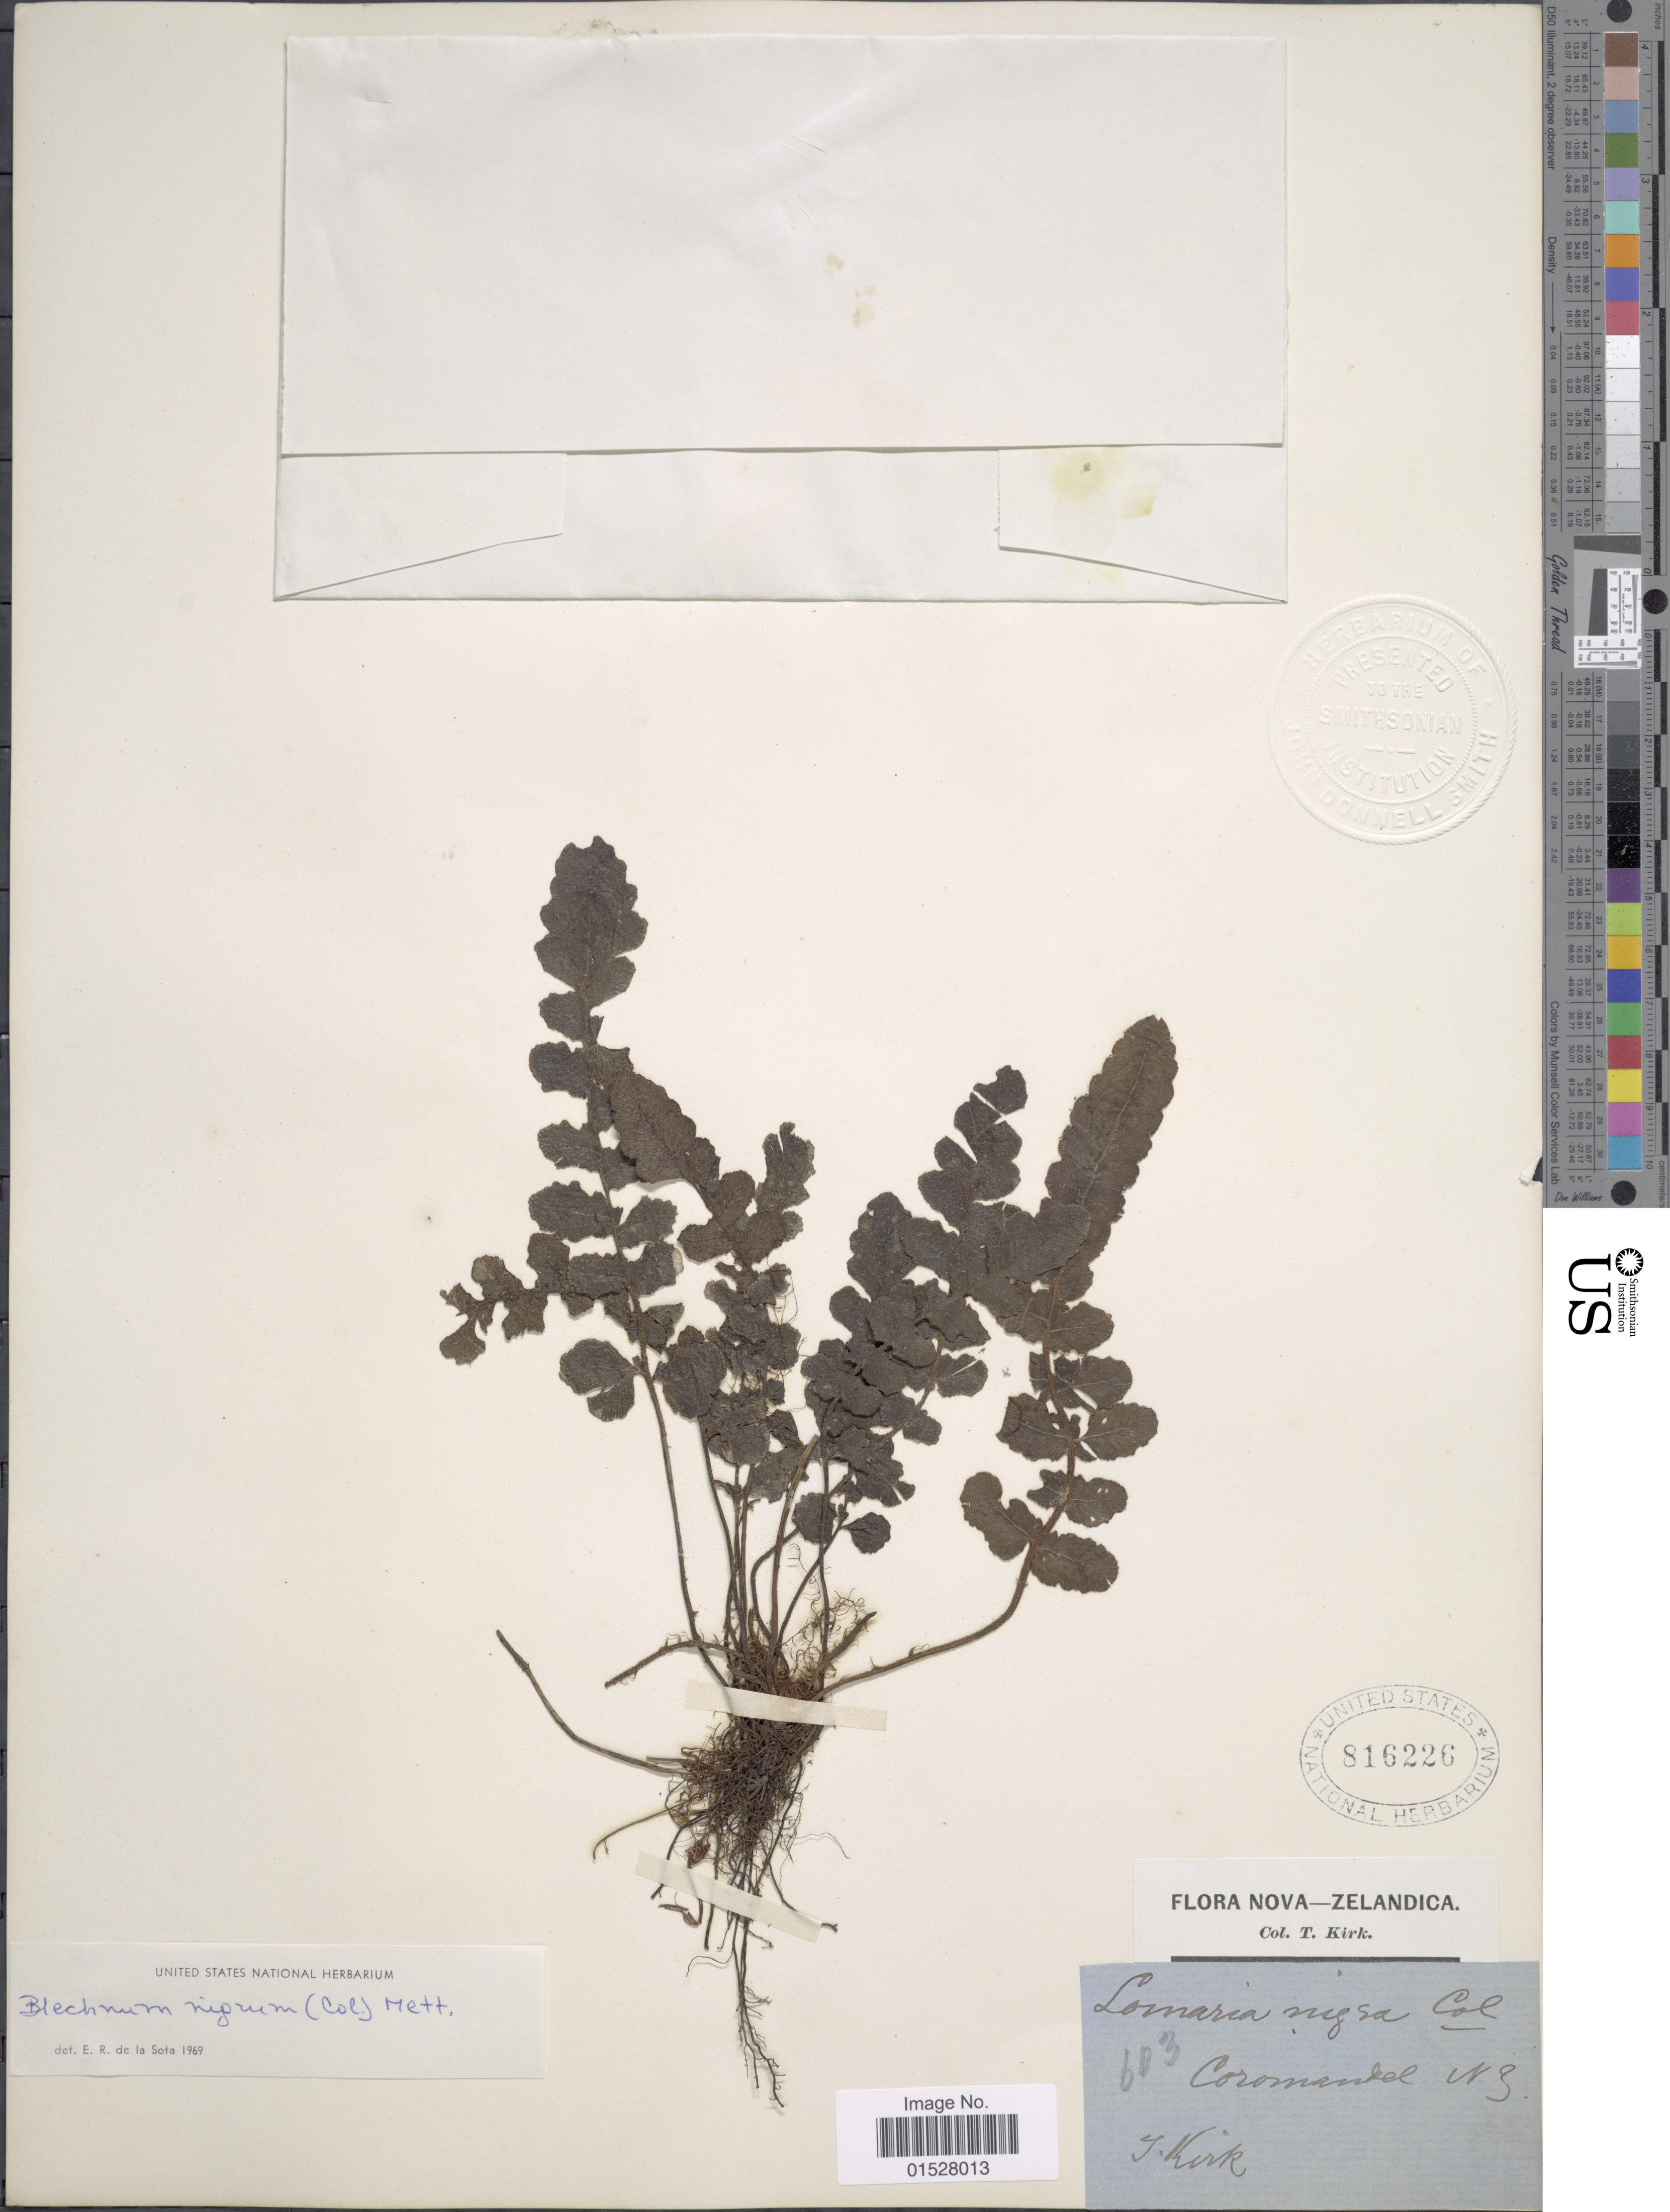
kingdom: Plantae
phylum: Tracheophyta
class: Polypodiopsida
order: Polypodiales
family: Blechnaceae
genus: Cranfillia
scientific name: Cranfillia nigra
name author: (Colenso) Gasper & V.A.O. Dittrich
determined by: Vazquez, R.; Molino, S.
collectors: T. Kirk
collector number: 603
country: New Zealand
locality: Coromandel.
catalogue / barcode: US 816226